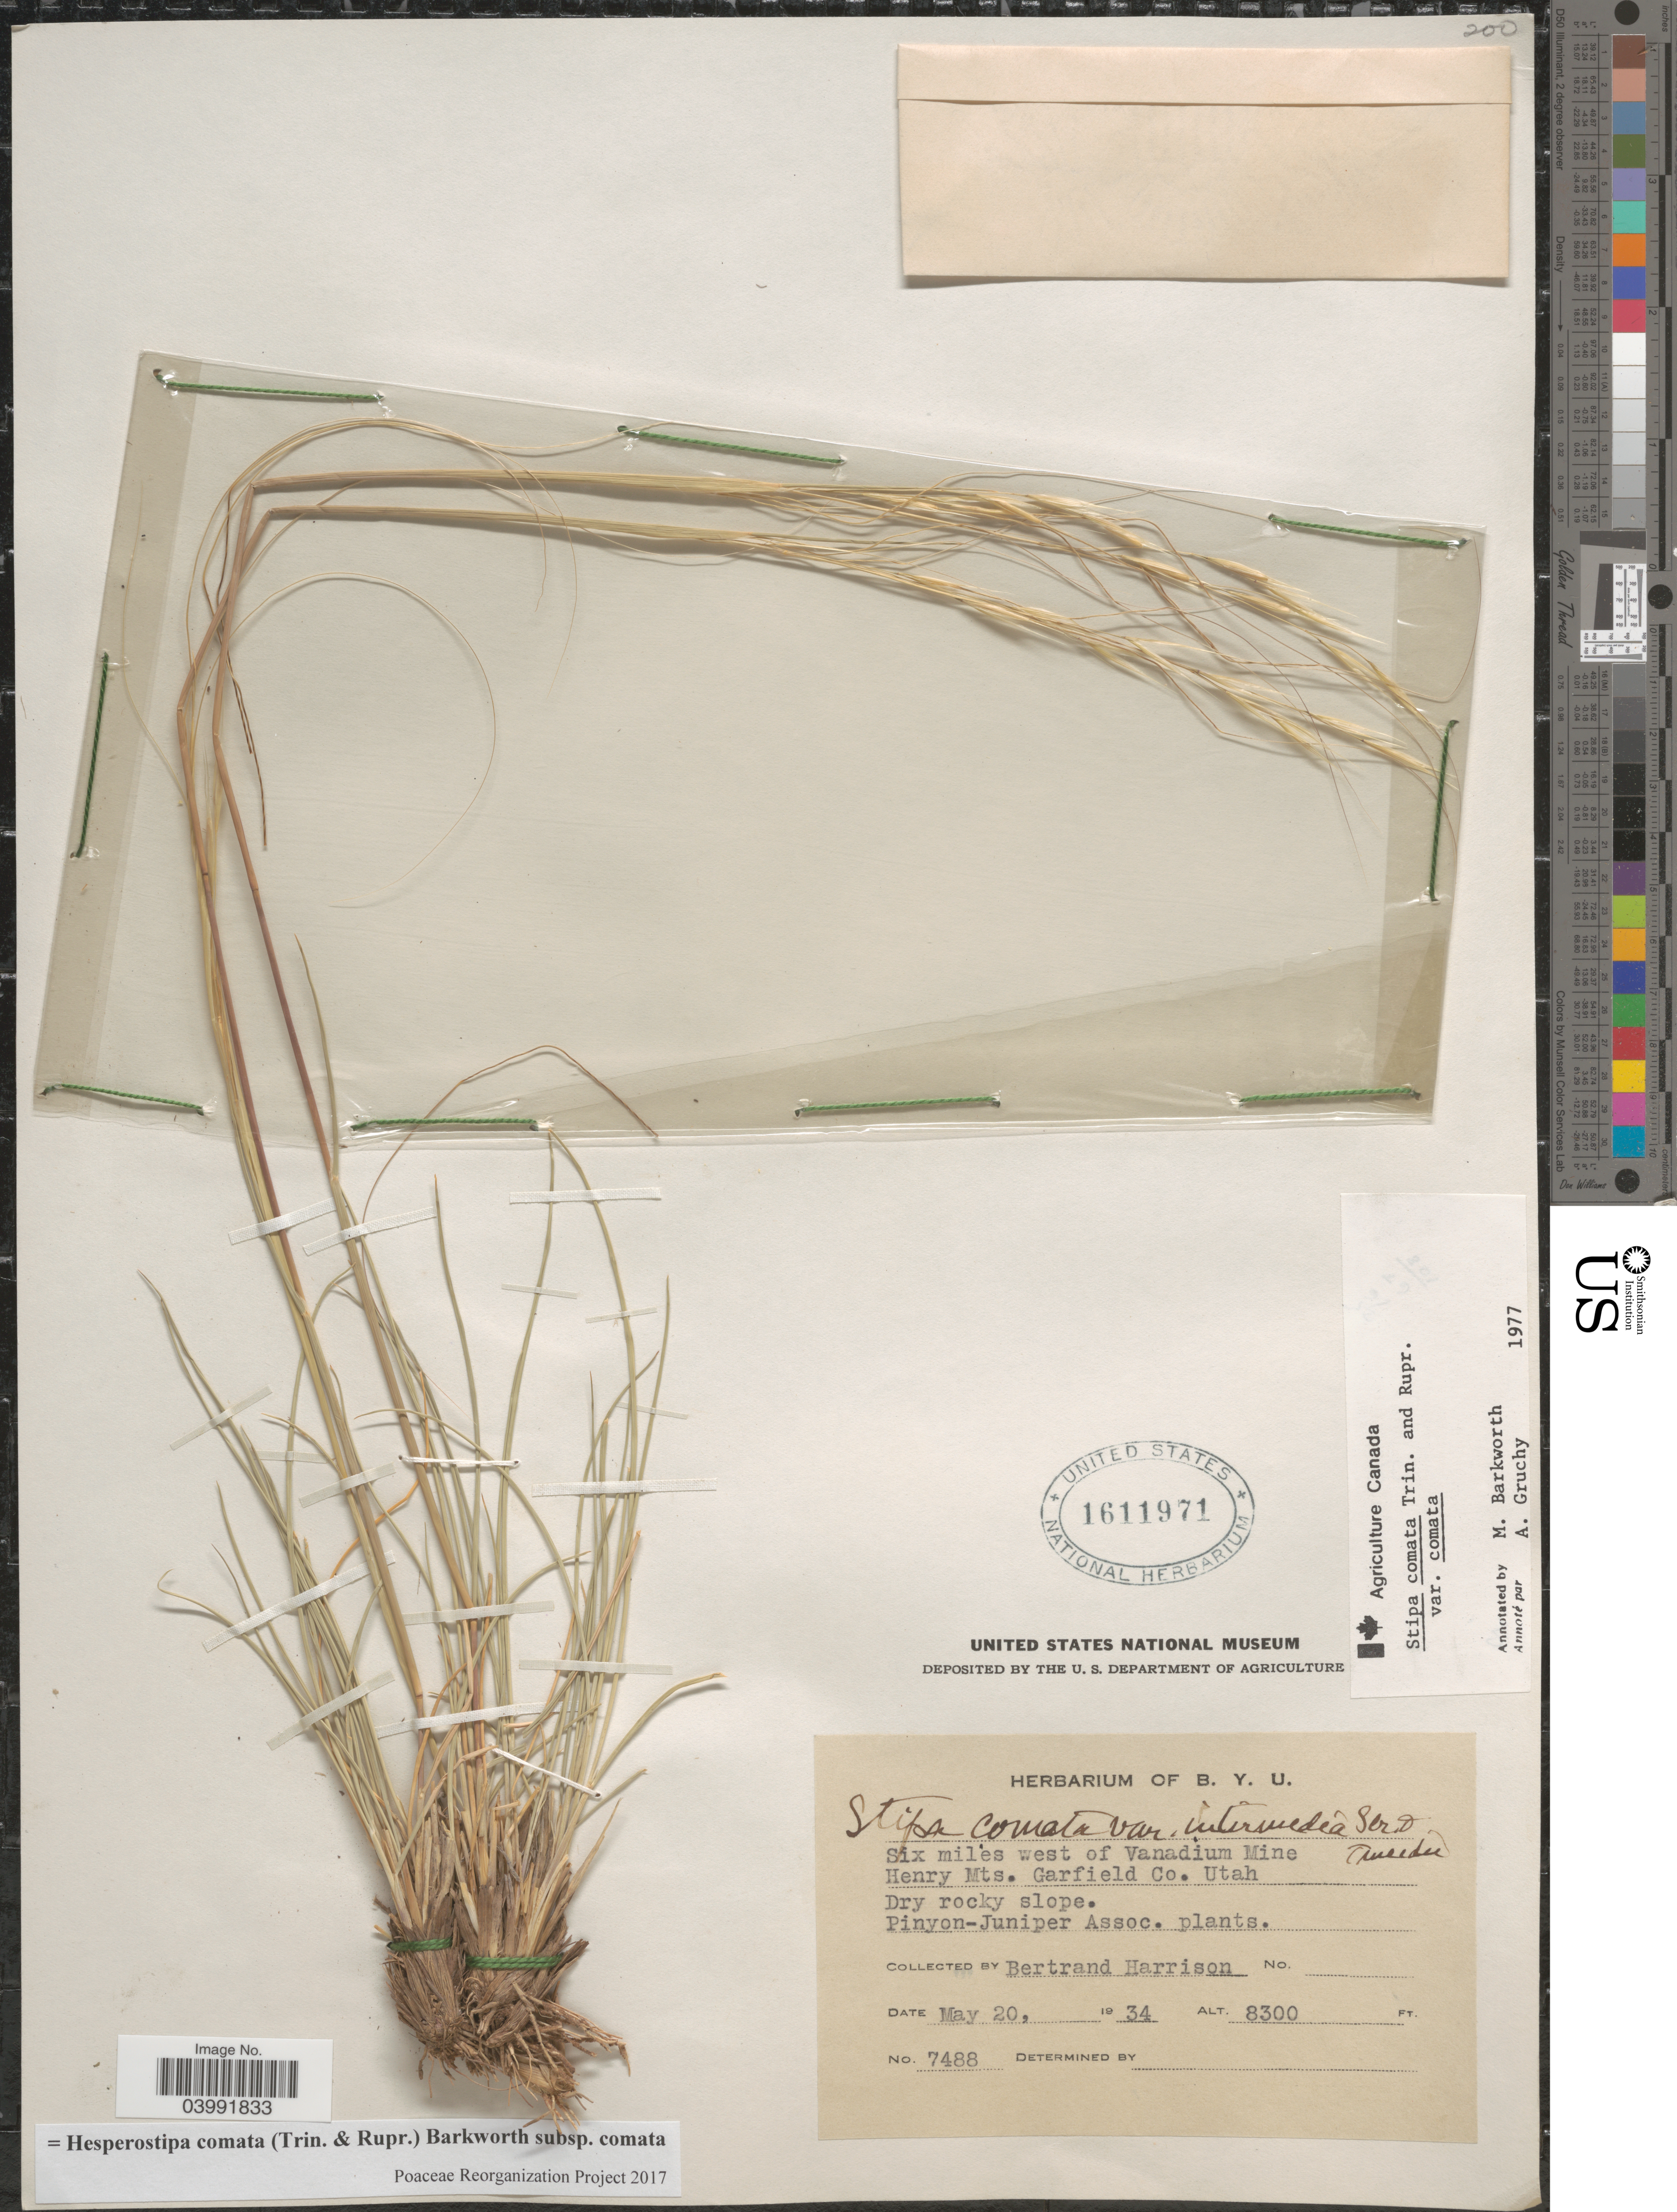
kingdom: Plantae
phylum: Tracheophyta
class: Liliopsida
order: Poales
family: Poaceae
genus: Hesperostipa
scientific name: Hesperostipa comata subsp. comata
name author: (Trin. & Rupr.) Barkworth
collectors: B. Harrison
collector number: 7488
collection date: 1934-05-20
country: United States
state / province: Utah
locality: Six miles west of Vanadium Mine. Henry Mts. Garfield Co. Dry rocky slope.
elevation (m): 2530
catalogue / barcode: US 1611971